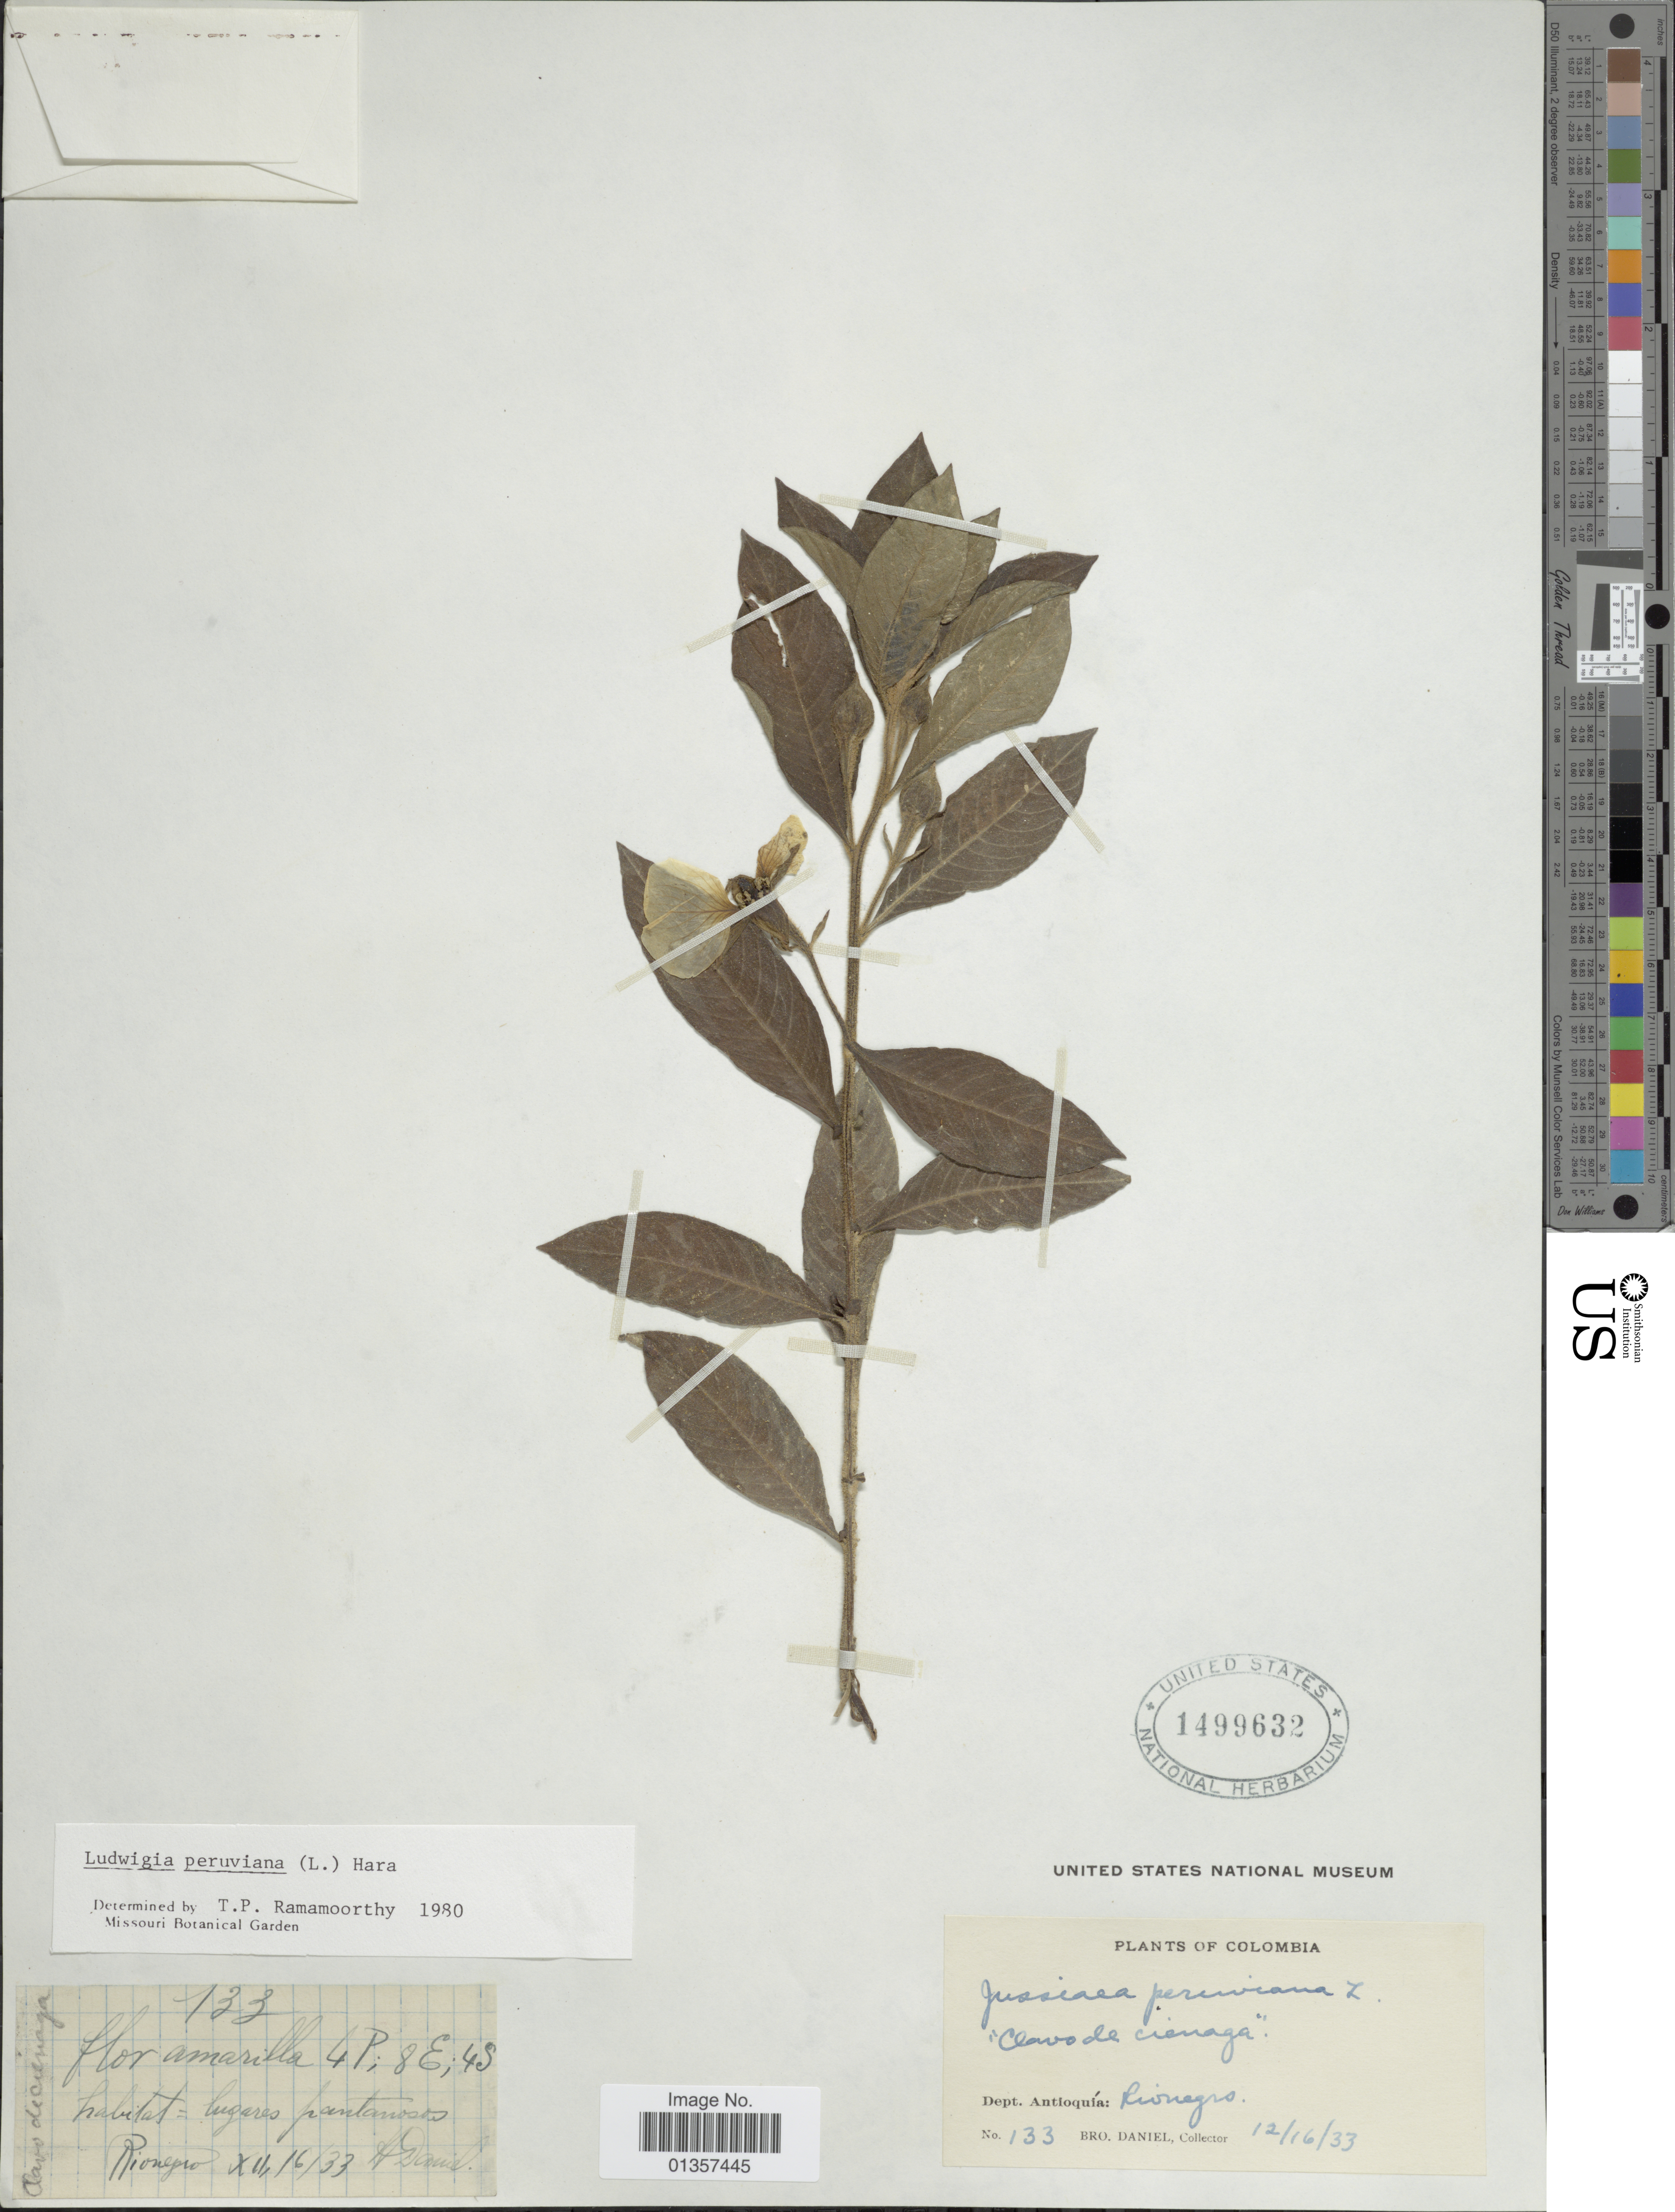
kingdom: Plantae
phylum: Tracheophyta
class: Magnoliopsida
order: Myrtales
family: Onagraceae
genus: Ludwigia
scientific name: Ludwigia peruviana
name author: (L.) H. Hara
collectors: Bro. Daniel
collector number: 133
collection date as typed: Transcribed d/m/y: 16/12/33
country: Colombia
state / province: Antioquia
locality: Rionegro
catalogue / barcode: US 1499632